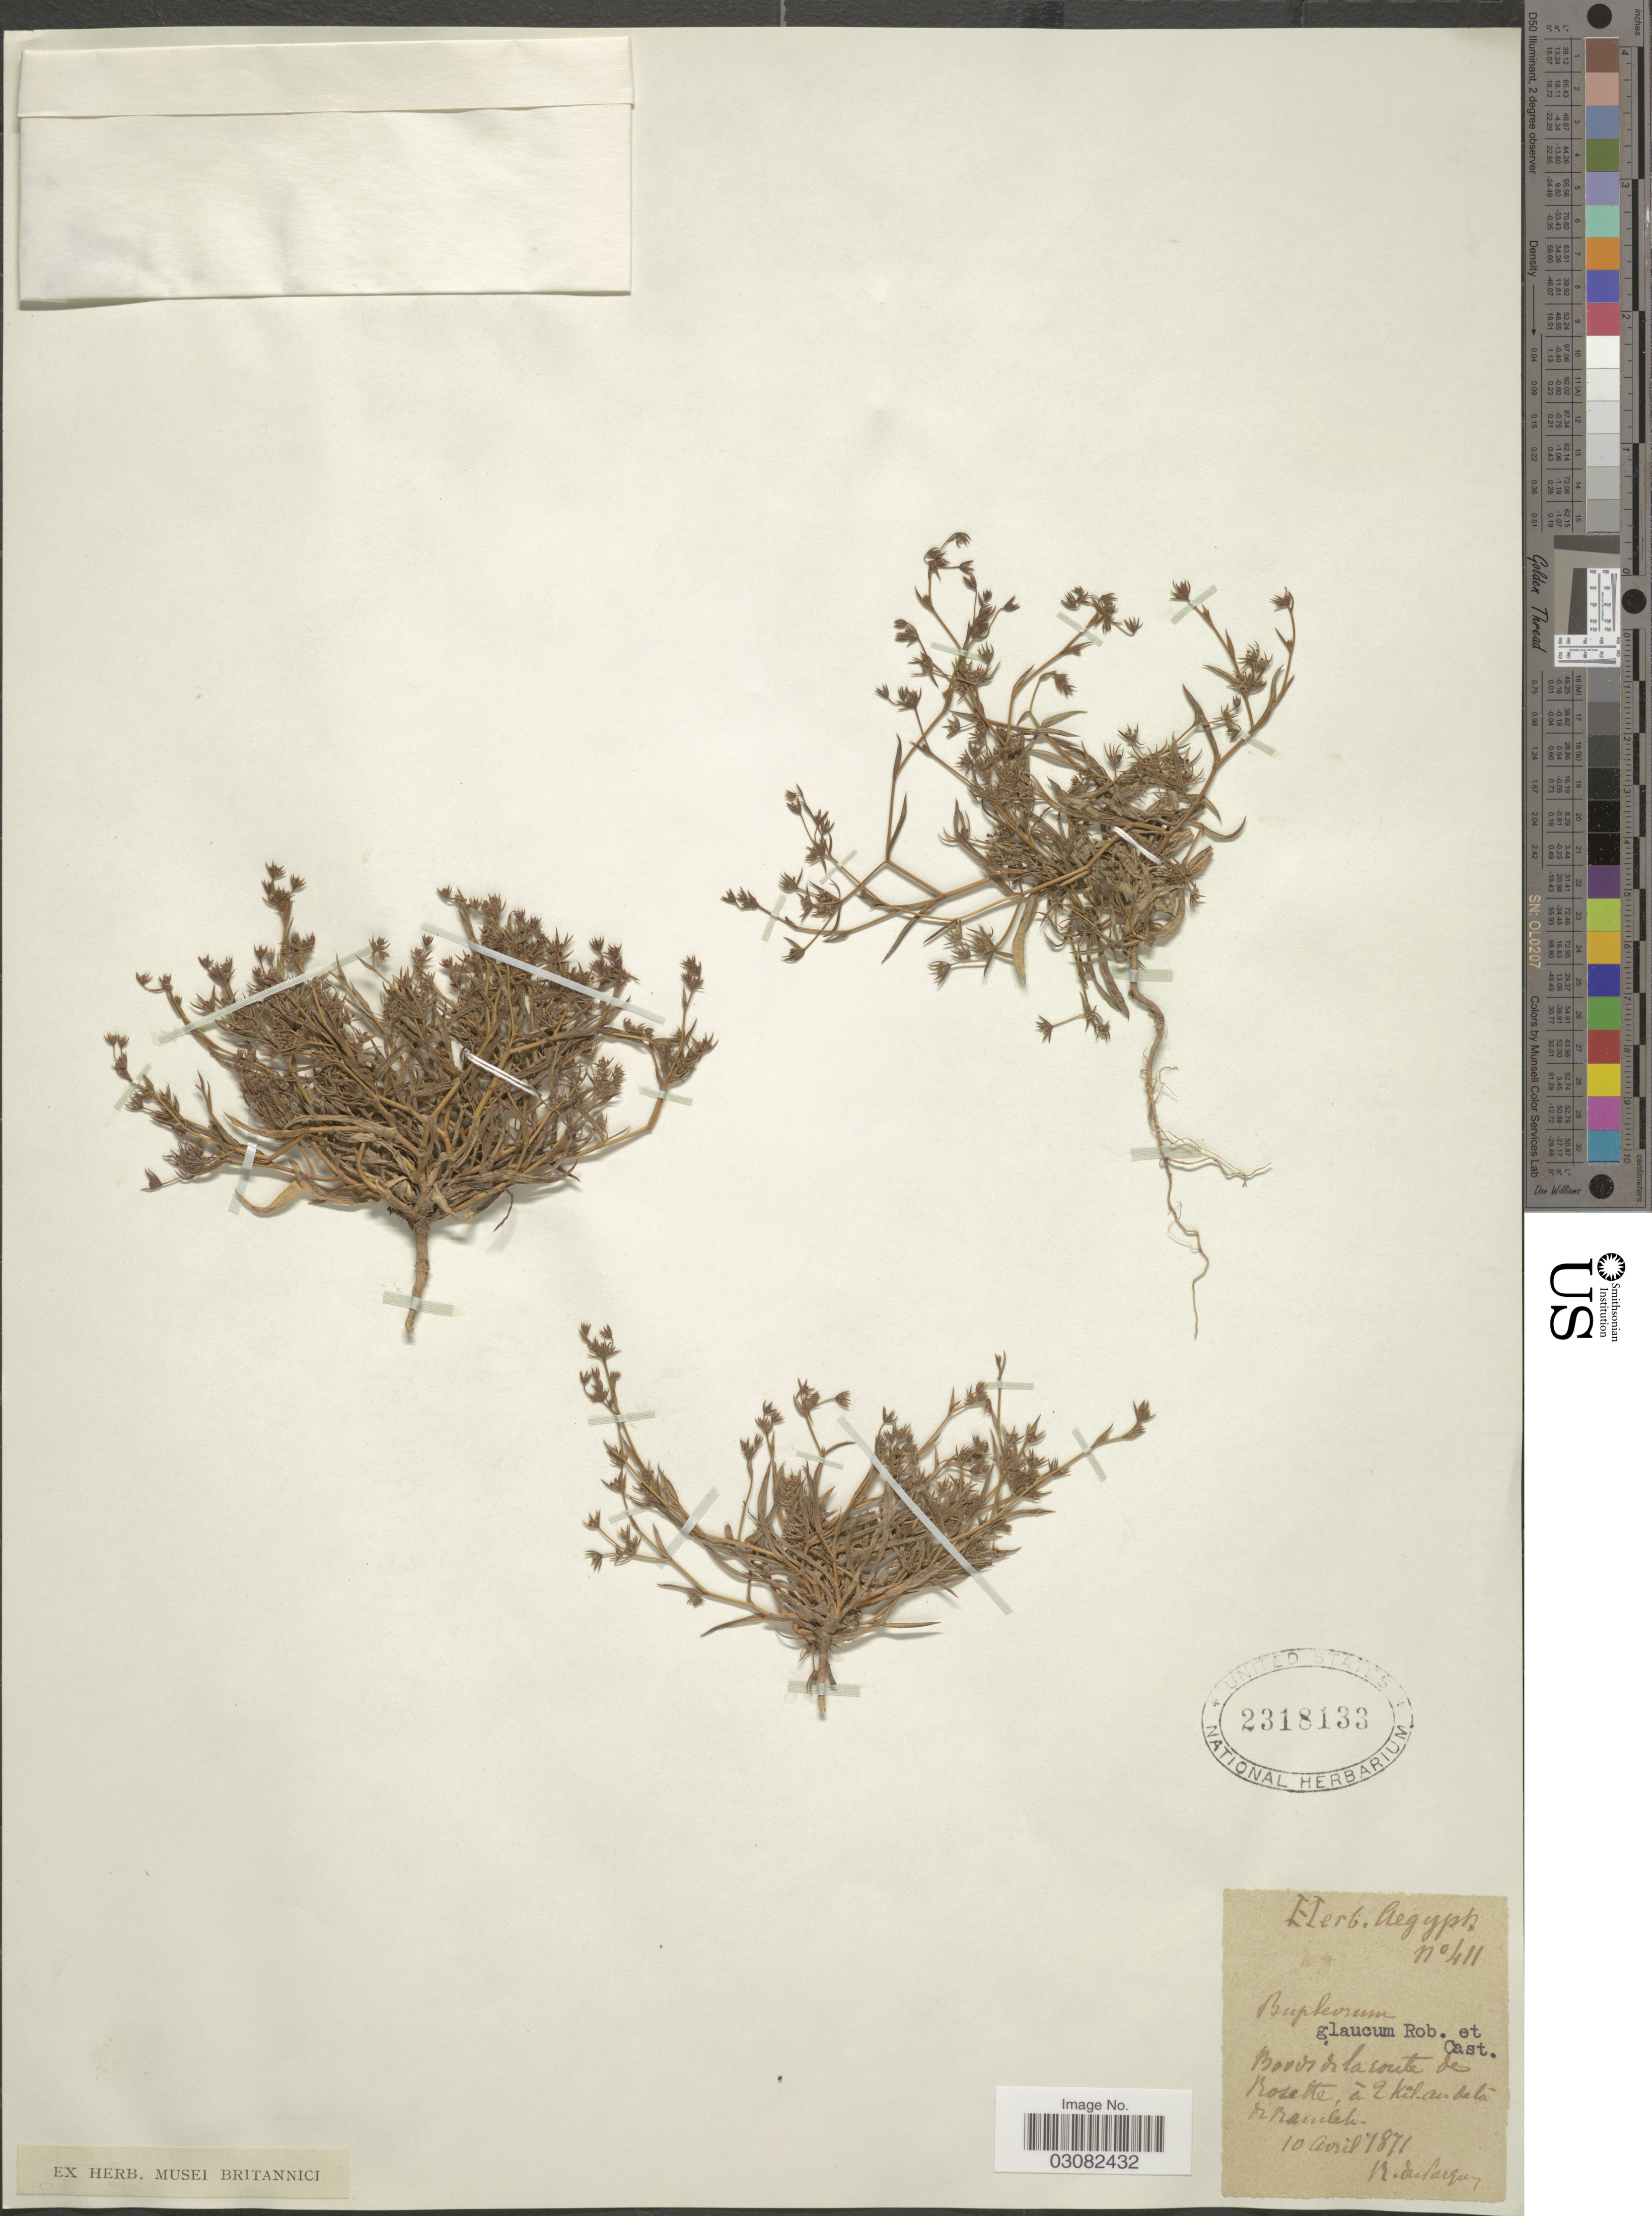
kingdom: Plantae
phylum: Tracheophyta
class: Magnoliopsida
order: Apiales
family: Apiaceae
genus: Bupleurum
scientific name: Bupleurum glaucum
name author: Robill. & Castagne ex DC.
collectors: R. Parquet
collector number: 411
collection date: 1871-04-10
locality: Bords de la route de Rosette, á 2 kil. au de la de Ranleh. [interpreted]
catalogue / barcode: US 2318133